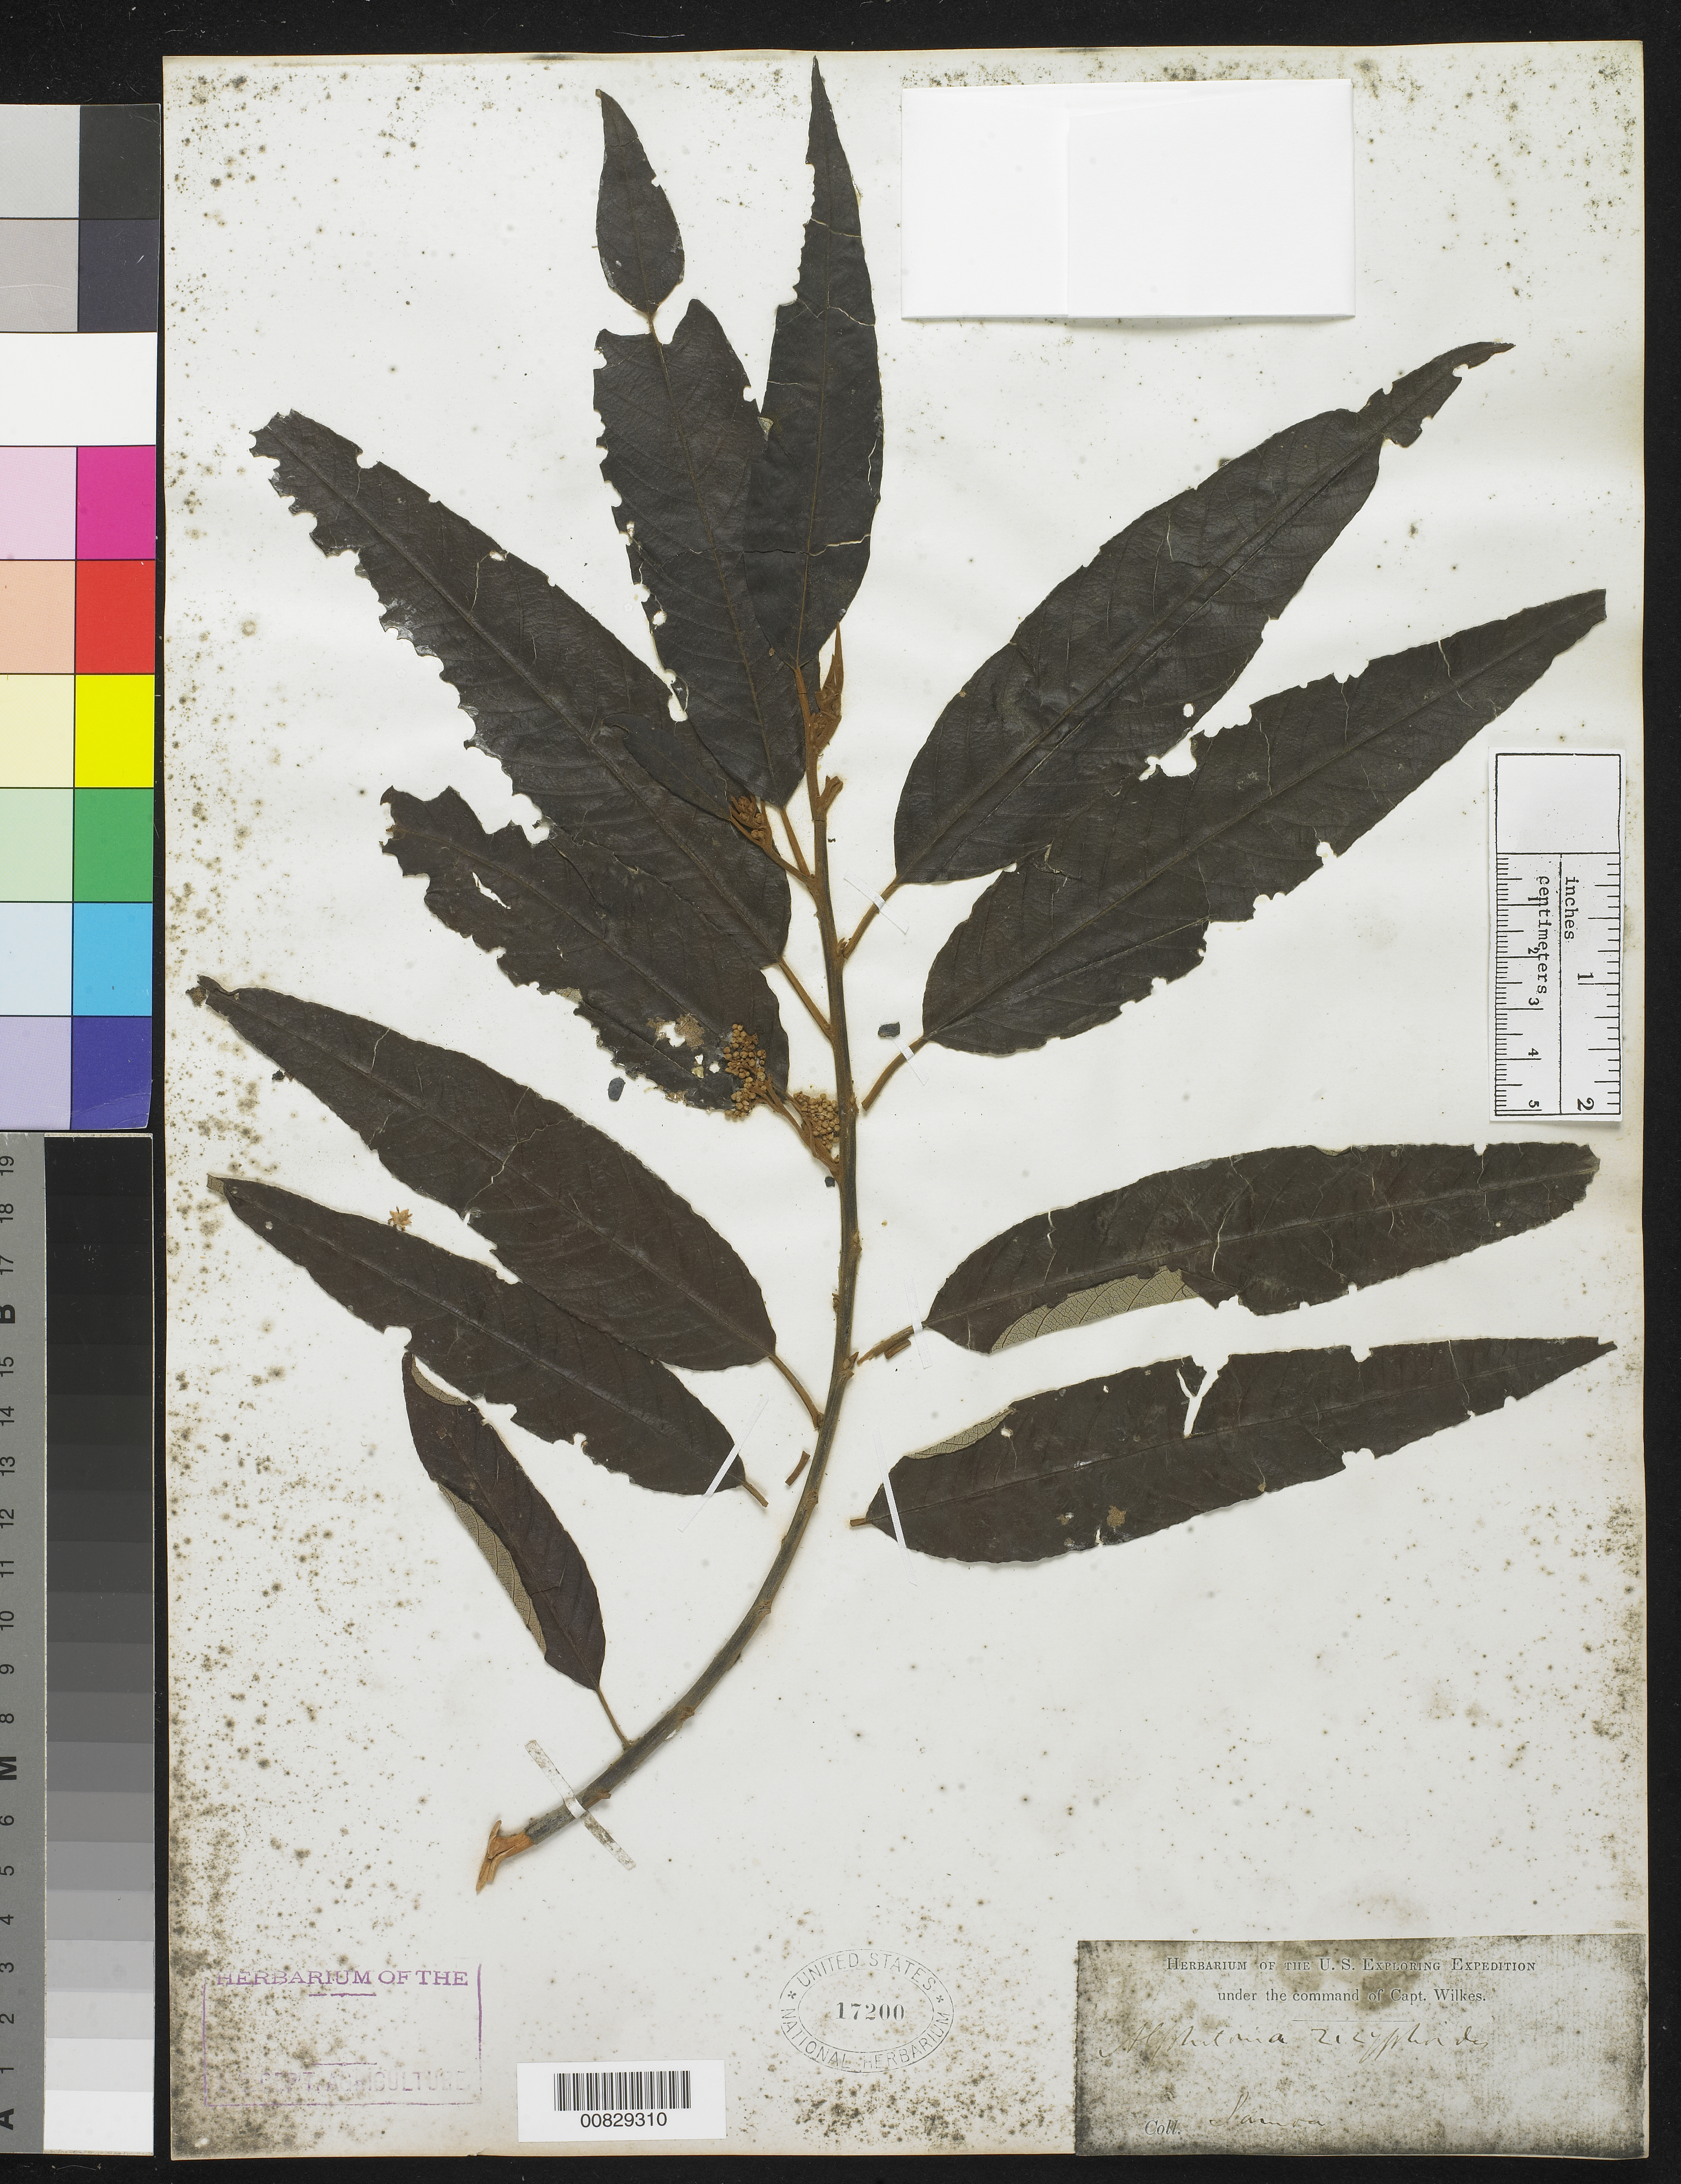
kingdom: Plantae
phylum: Tracheophyta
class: Magnoliopsida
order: Rosales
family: Rhamnaceae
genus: Alphitonia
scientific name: Alphitonia zizyphoides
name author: (Sol. ex Spreng.) A. Gray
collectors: Wilkes Explor. Exped.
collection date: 1838/1842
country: American Samoa / Samoa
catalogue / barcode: US 17200